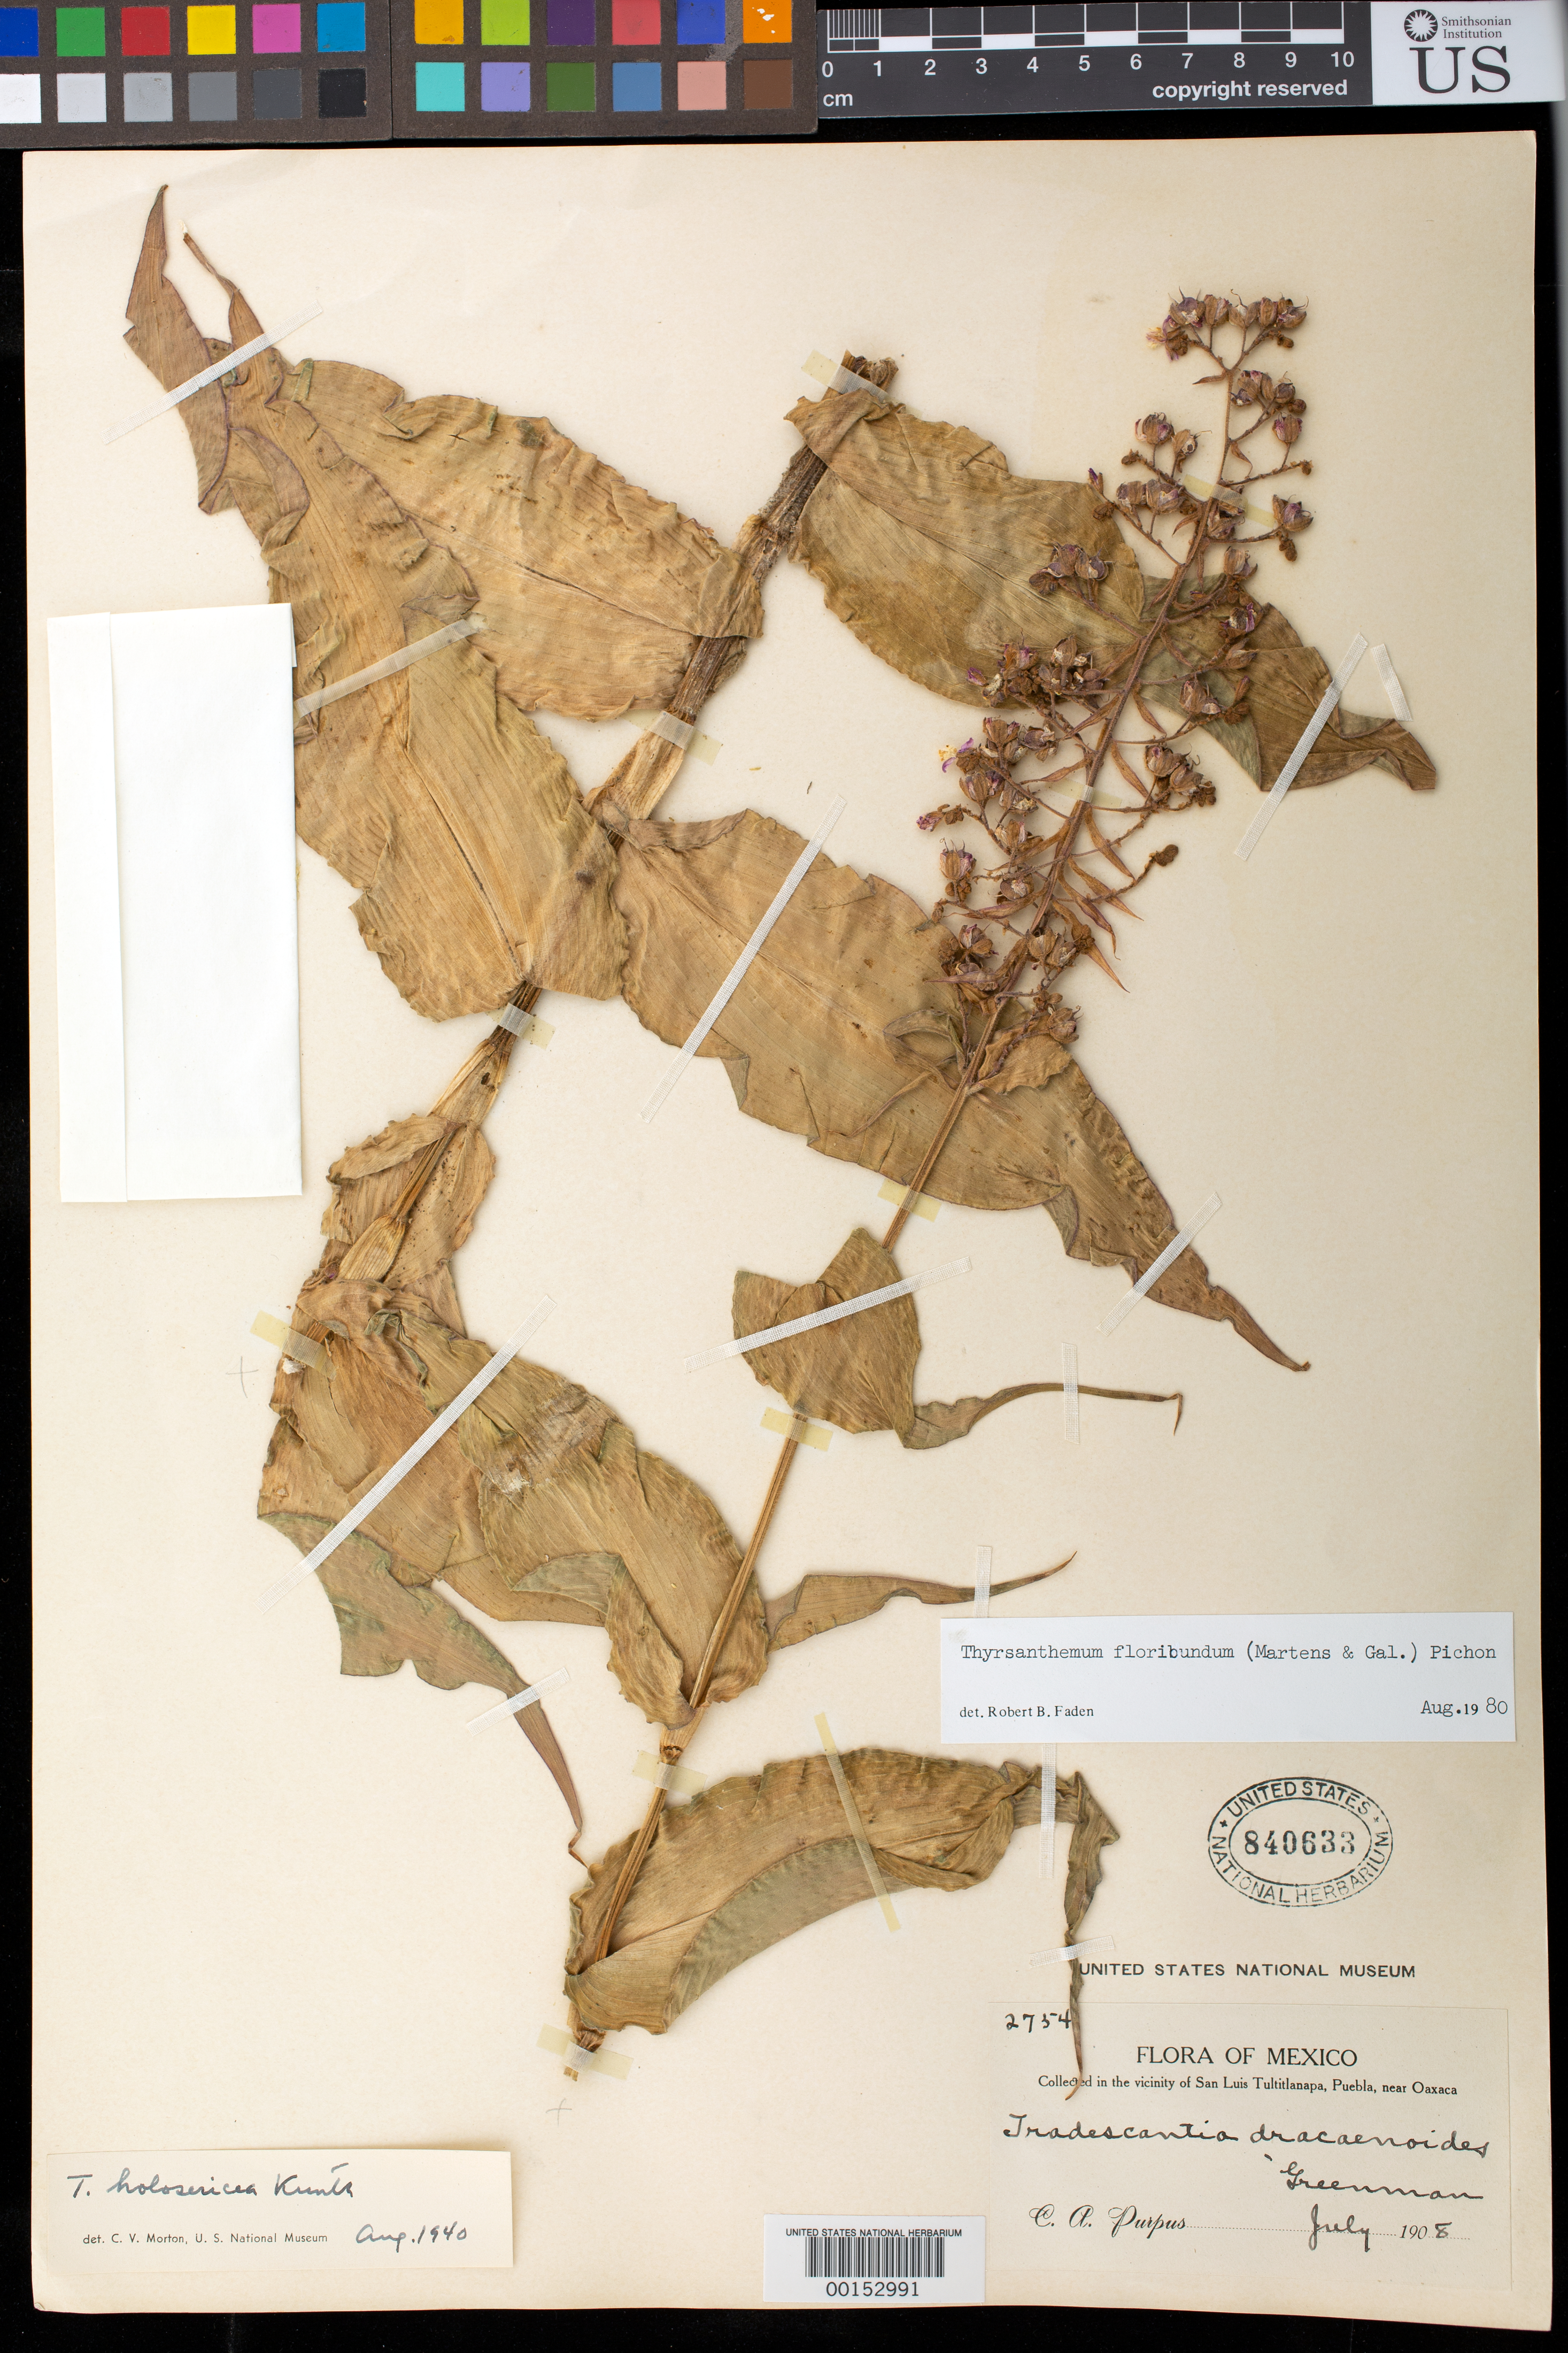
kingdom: Plantae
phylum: Tracheophyta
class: Liliopsida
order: Commelinales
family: Commelinaceae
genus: Thyrsanthemum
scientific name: Thyrsanthemum floribundum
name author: (M. Martens & Galeotti) Pichon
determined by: Faden, Robert B., (US), Smithsonian Institution - National Museum of Natural History (UNITED STATES)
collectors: C. A. Purpus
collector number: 2754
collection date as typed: Jul 1908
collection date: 1908-07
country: Mexico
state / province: Puebla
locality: Near San Luis tultitlanapa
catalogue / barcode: US 840633